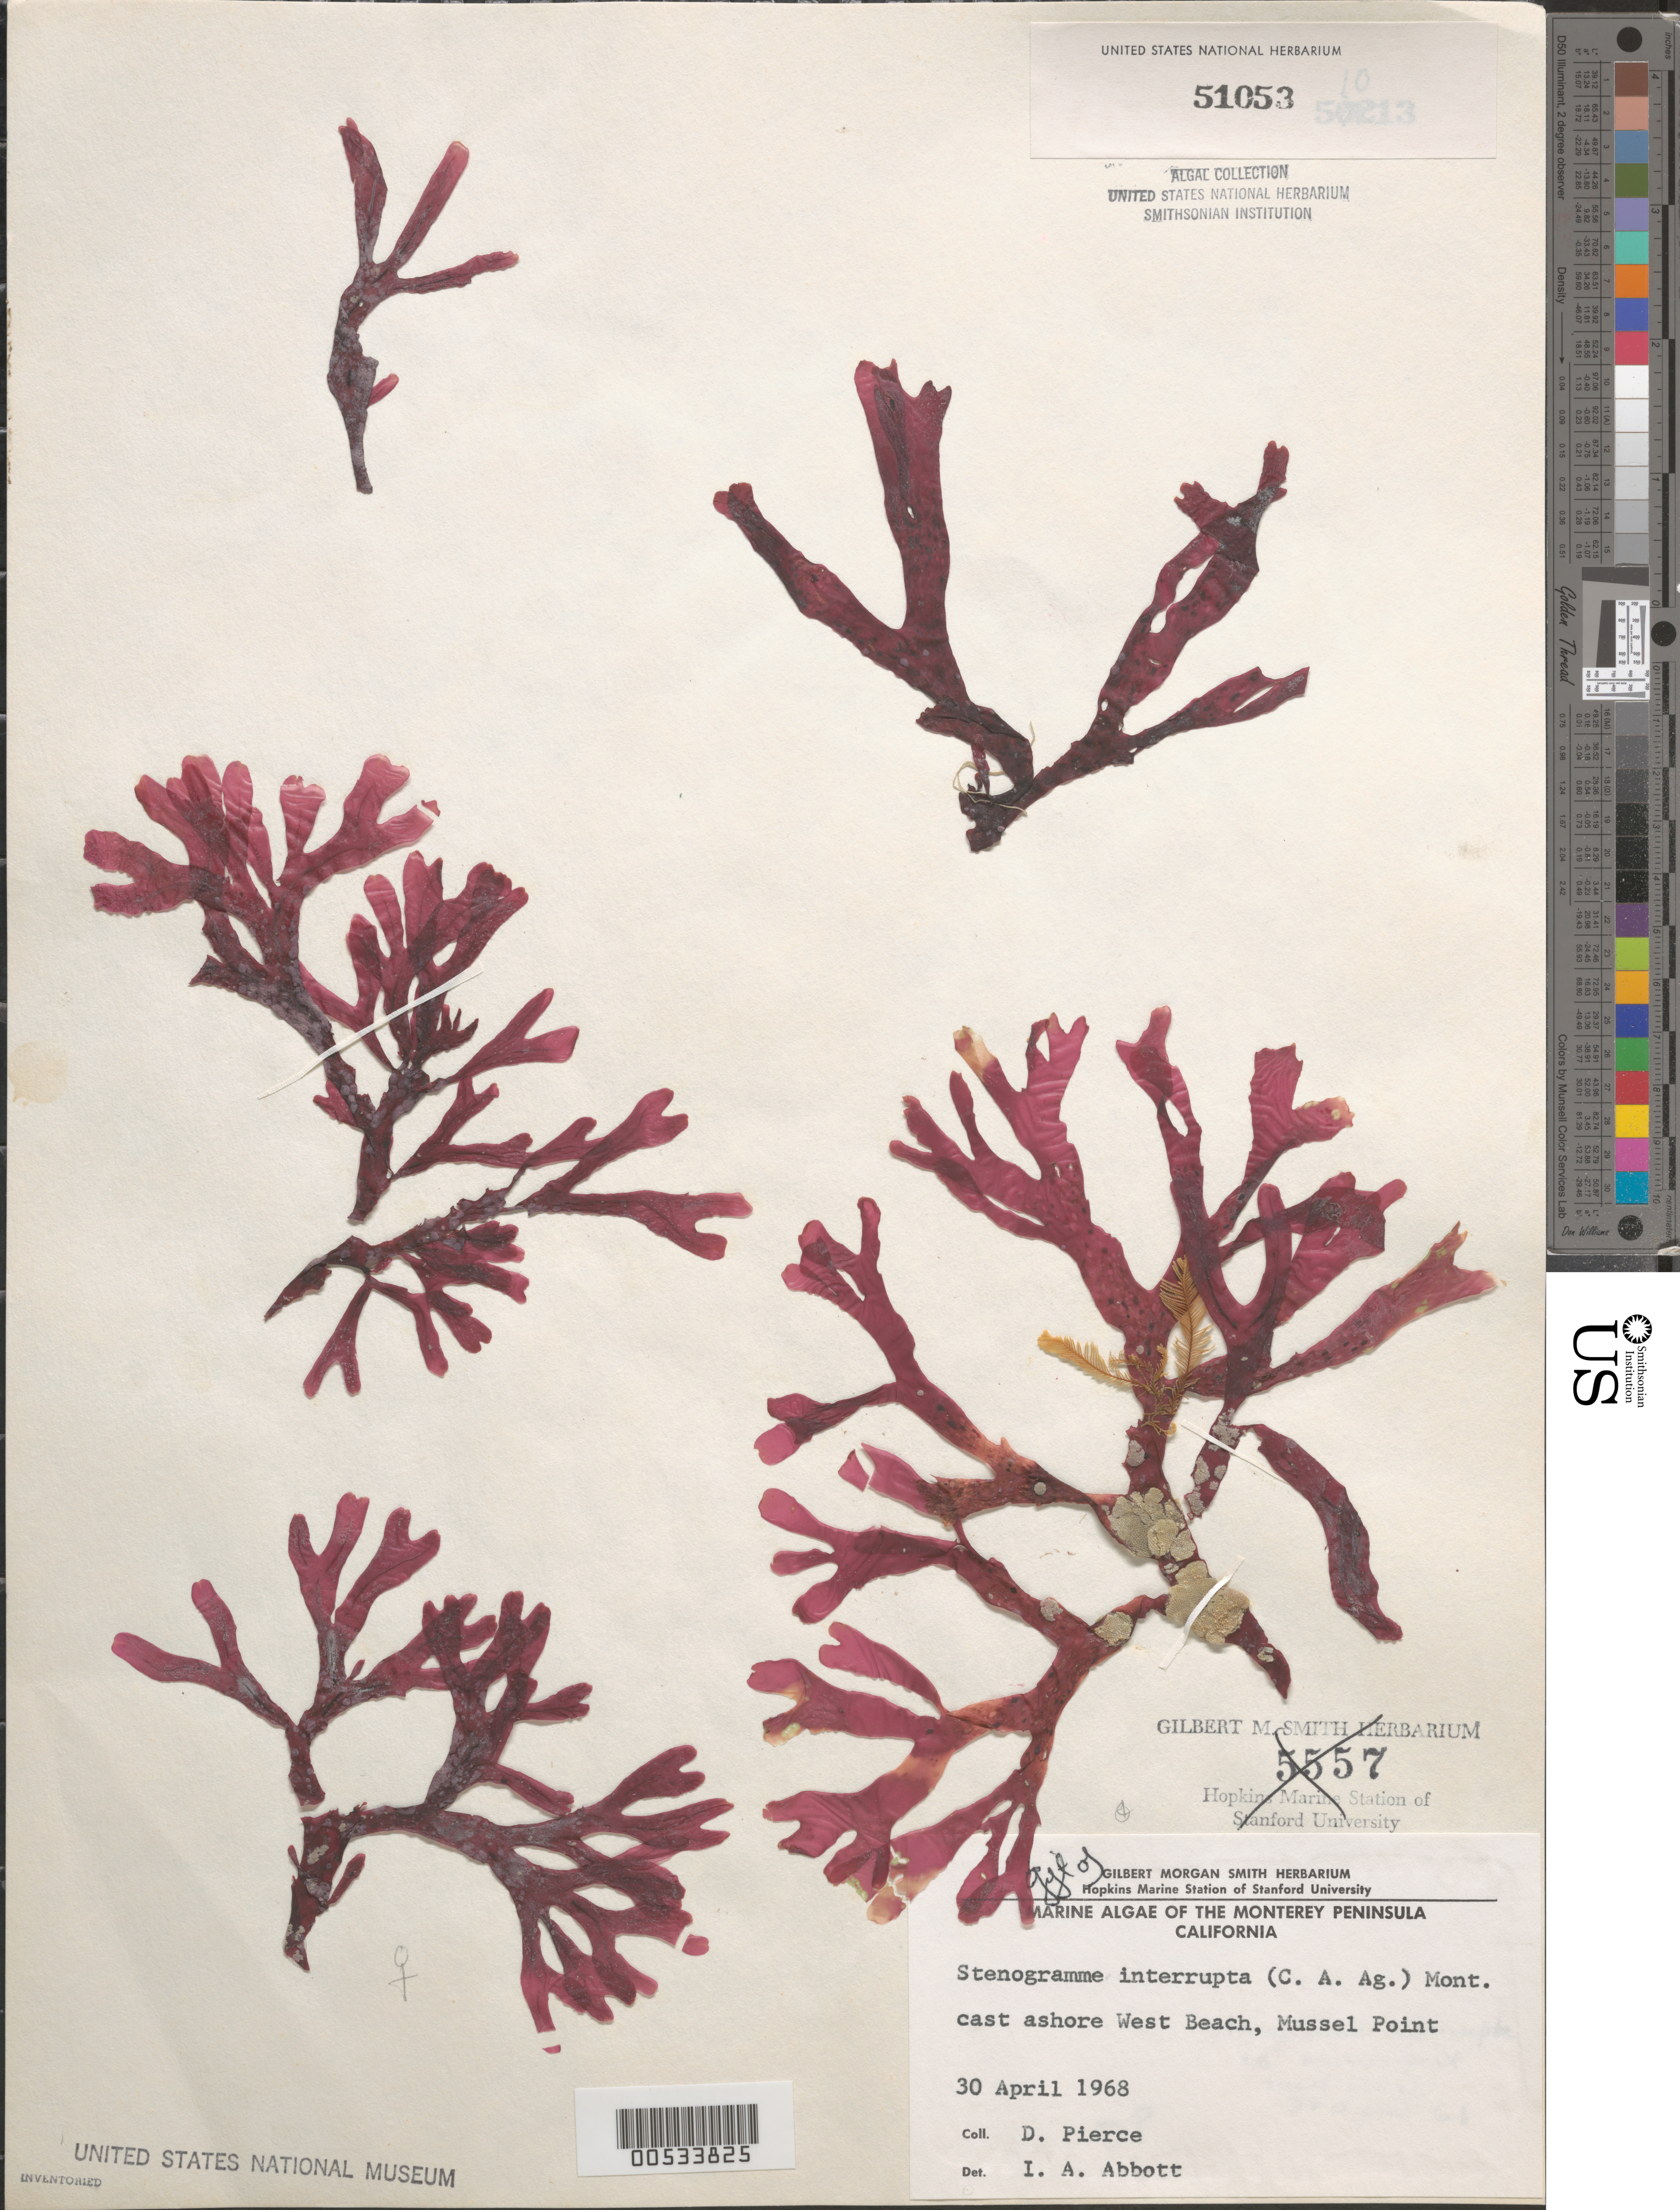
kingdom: Plantae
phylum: Rhodophyta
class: Florideophyceae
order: Gigartinales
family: Phyllophoraceae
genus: Stenogramma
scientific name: Stenogramma interruptum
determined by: Abbott, Isabella A.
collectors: D. Pierce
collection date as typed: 30 Apr 1968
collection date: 1968-04-30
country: United States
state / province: California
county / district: Monterey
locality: West beach, Mussel Point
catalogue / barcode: US 51053